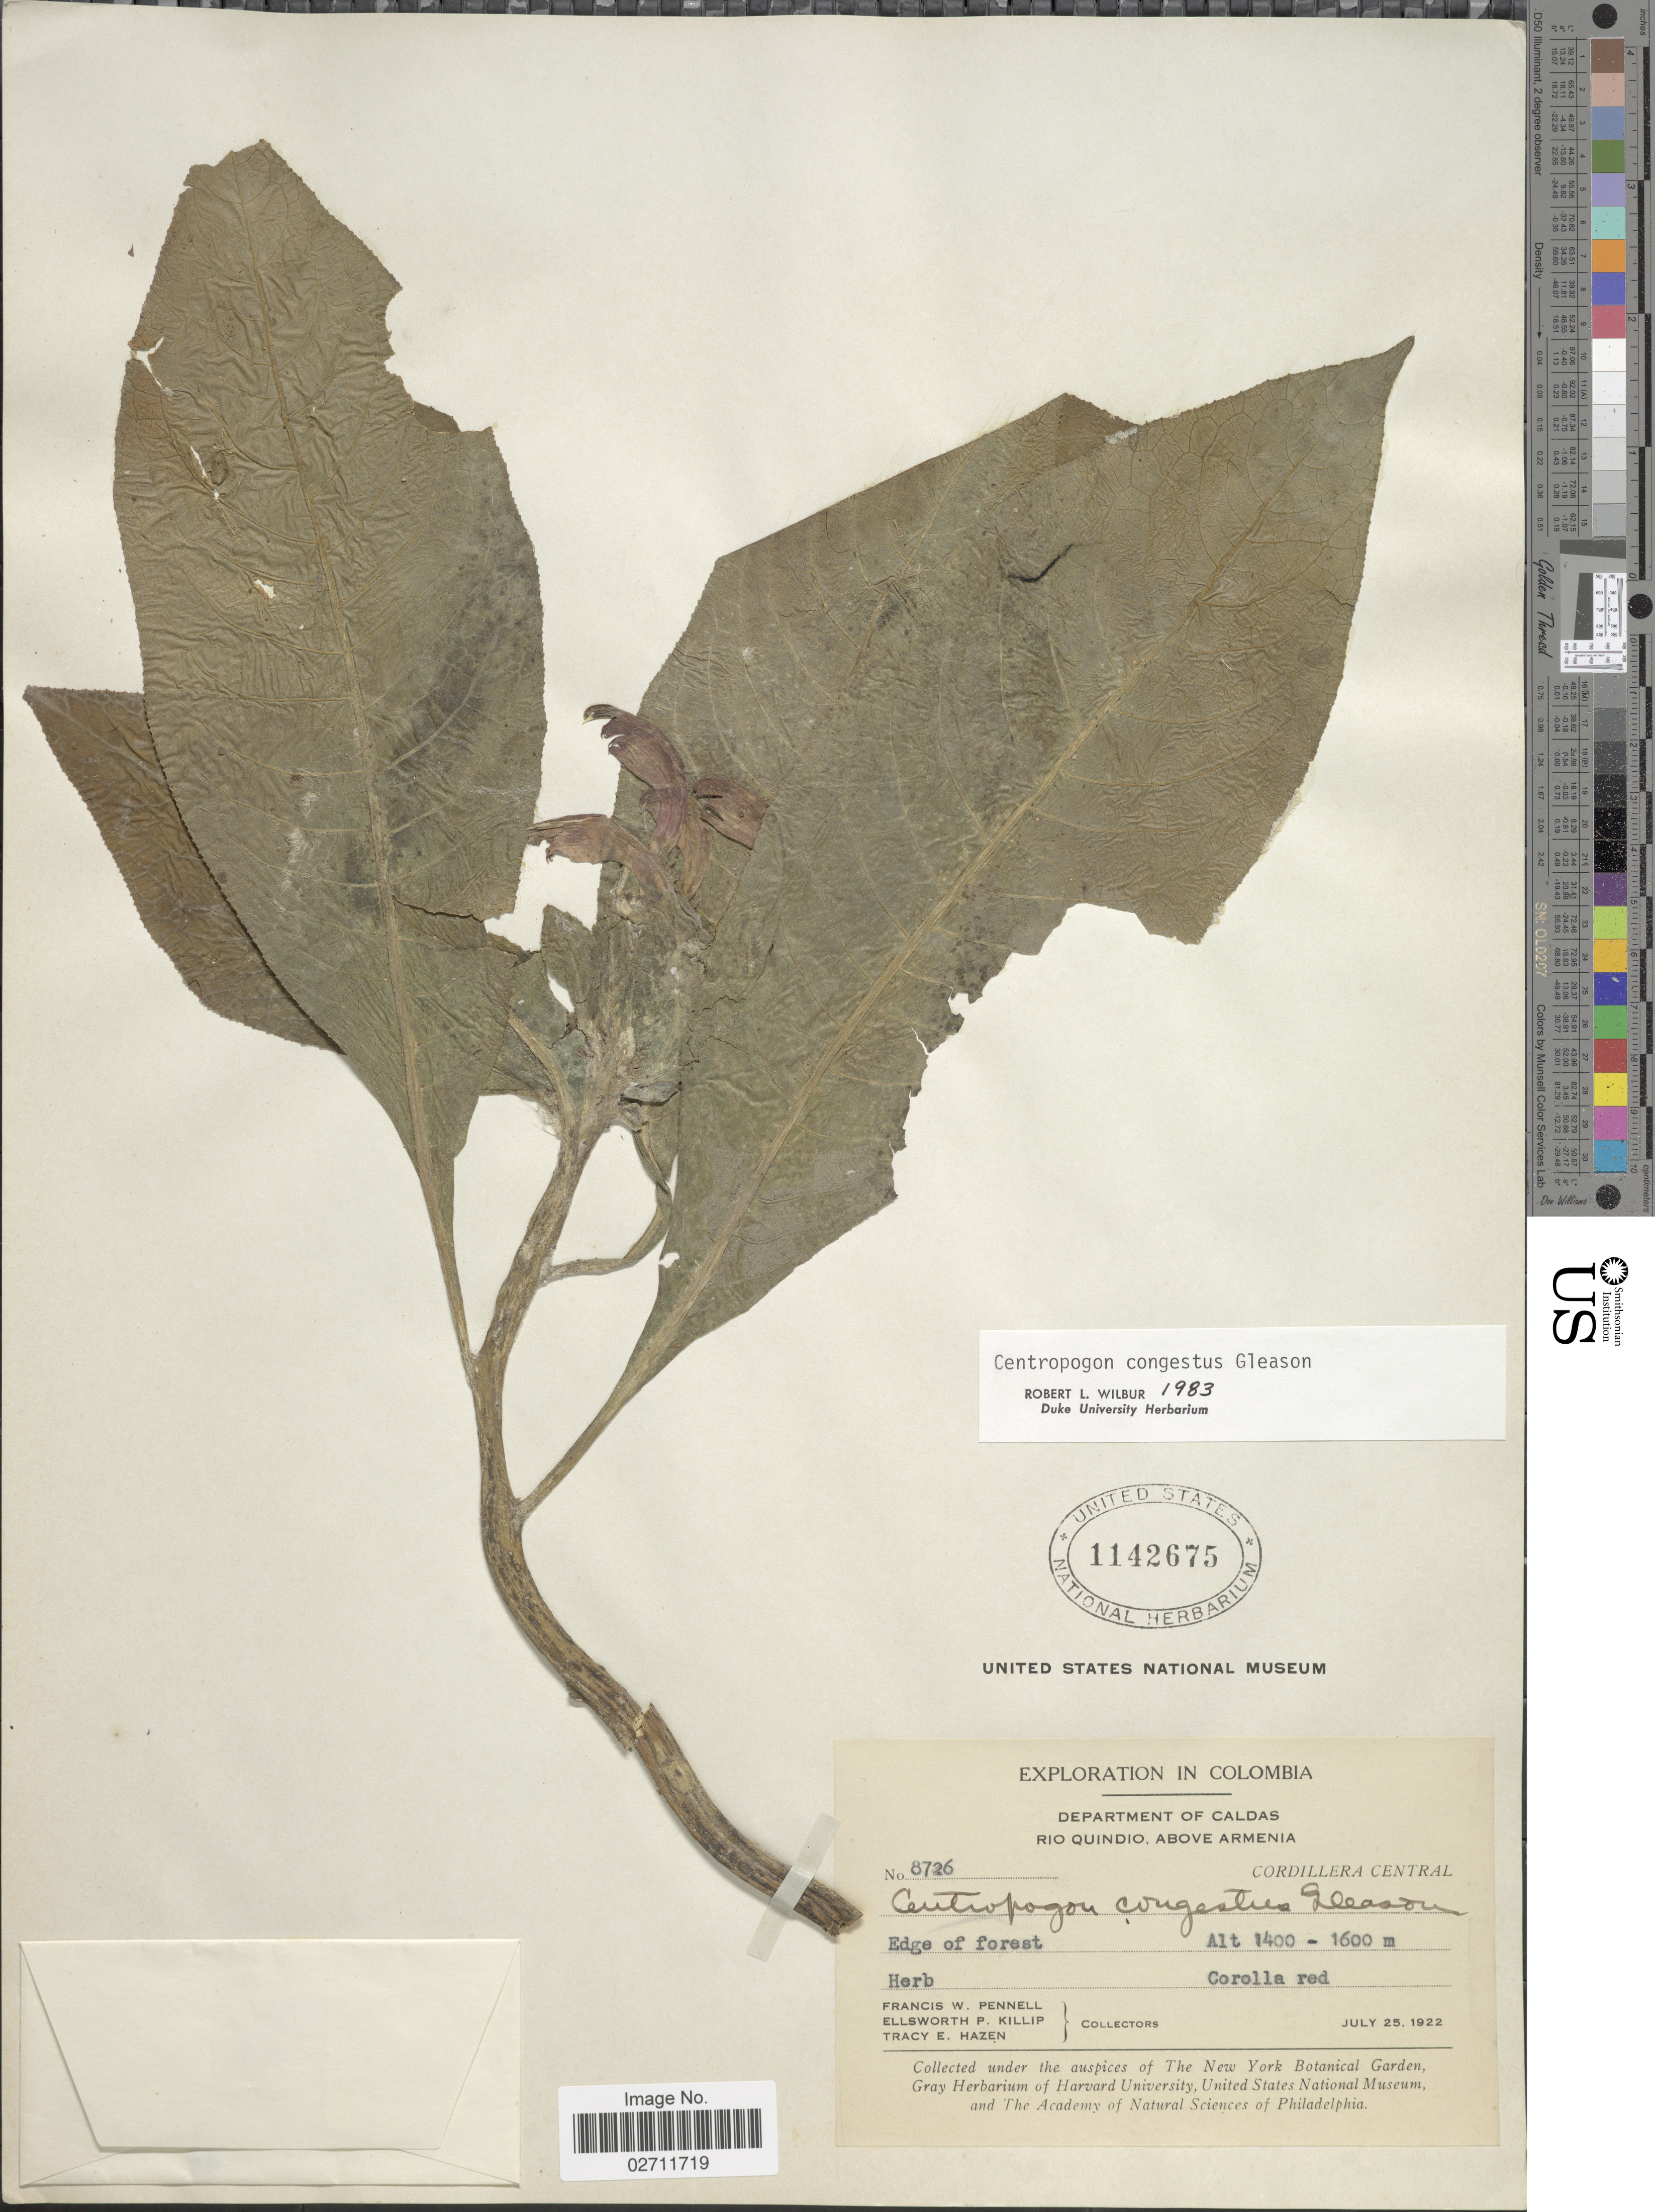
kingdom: Plantae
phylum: Tracheophyta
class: Magnoliopsida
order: Asterales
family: Campanulaceae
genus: Centropogon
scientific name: Centropogon congestus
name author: Gleason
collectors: F. W. Pennell, E. P. Killip & T. E. Hazen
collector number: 8726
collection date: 1922-07-25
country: Colombia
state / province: Caldas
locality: Rio Quindio, above Armenia. Cordillera Central.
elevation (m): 1400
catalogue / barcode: US 1142675